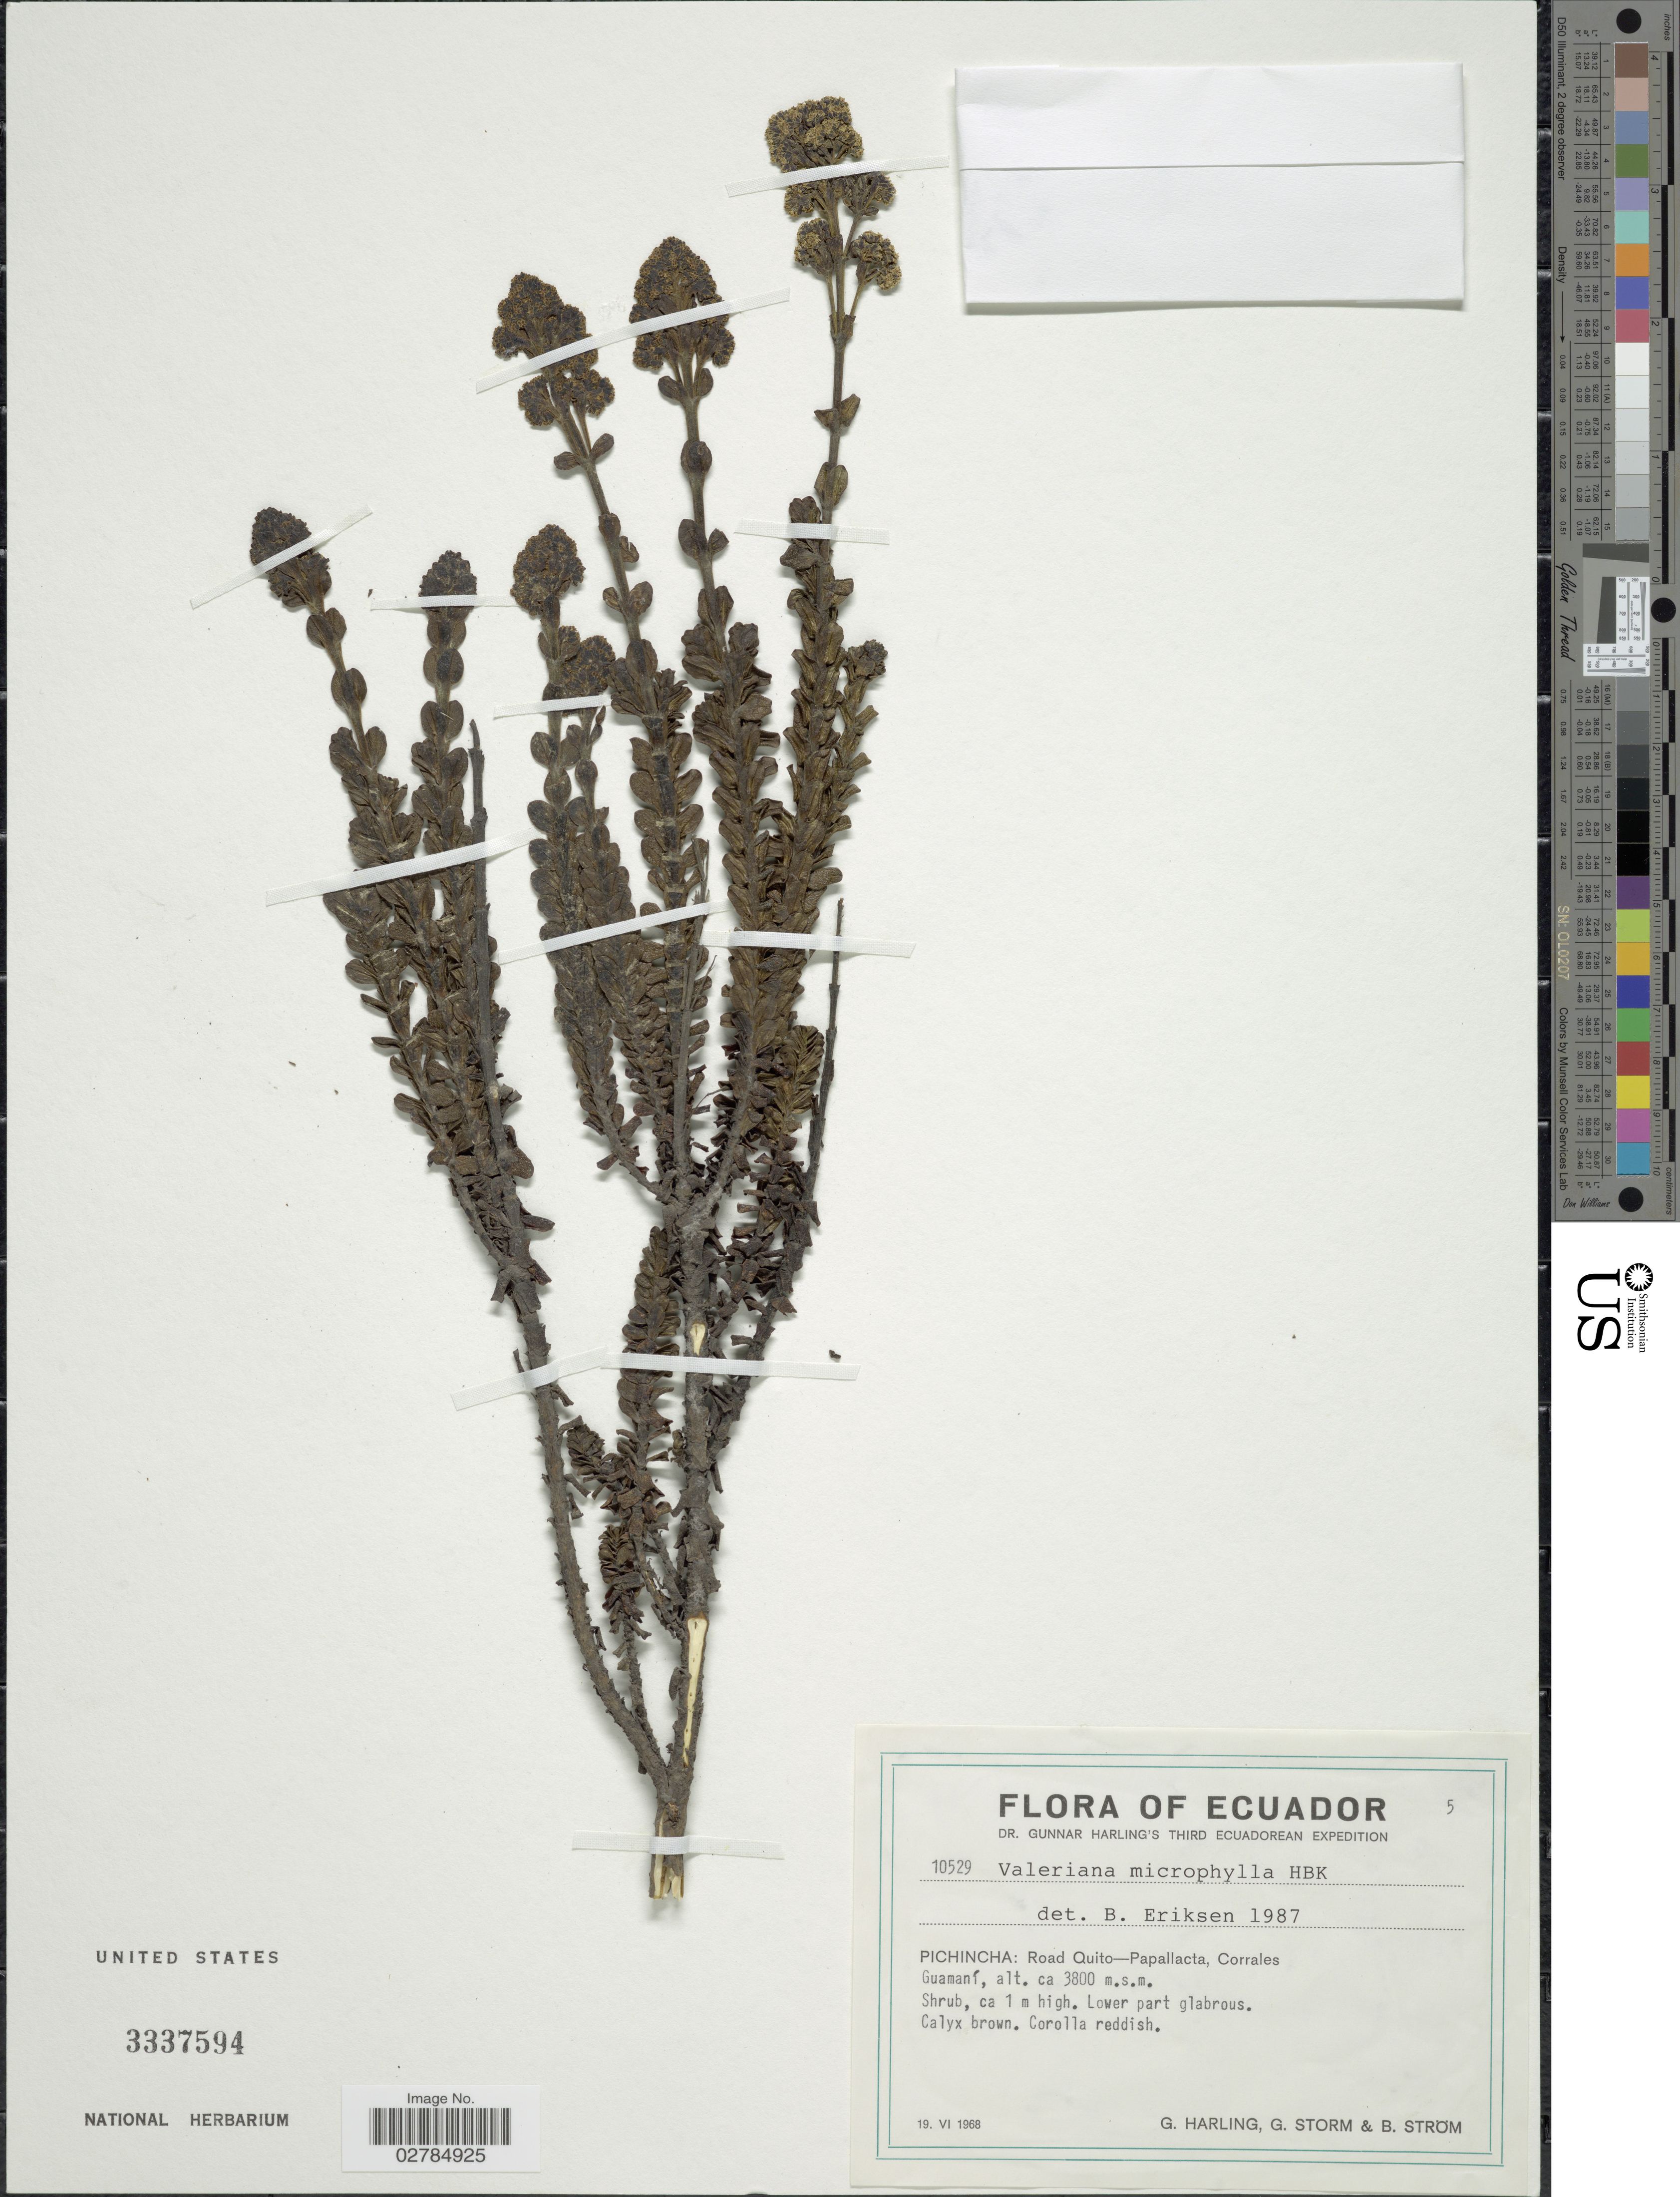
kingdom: Plantae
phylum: Tracheophyta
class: Magnoliopsida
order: Dipsacales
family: Caprifoliaceae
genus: Valeriana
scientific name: Valeriana microphylla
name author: Kunth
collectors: G. Harling, G. Storm & B. Ström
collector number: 10529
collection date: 1968-06-19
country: Ecuador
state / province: Pichincha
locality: Road Quito - Papallacta, Corrales Guamaní.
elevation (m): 3800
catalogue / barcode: US 3337594